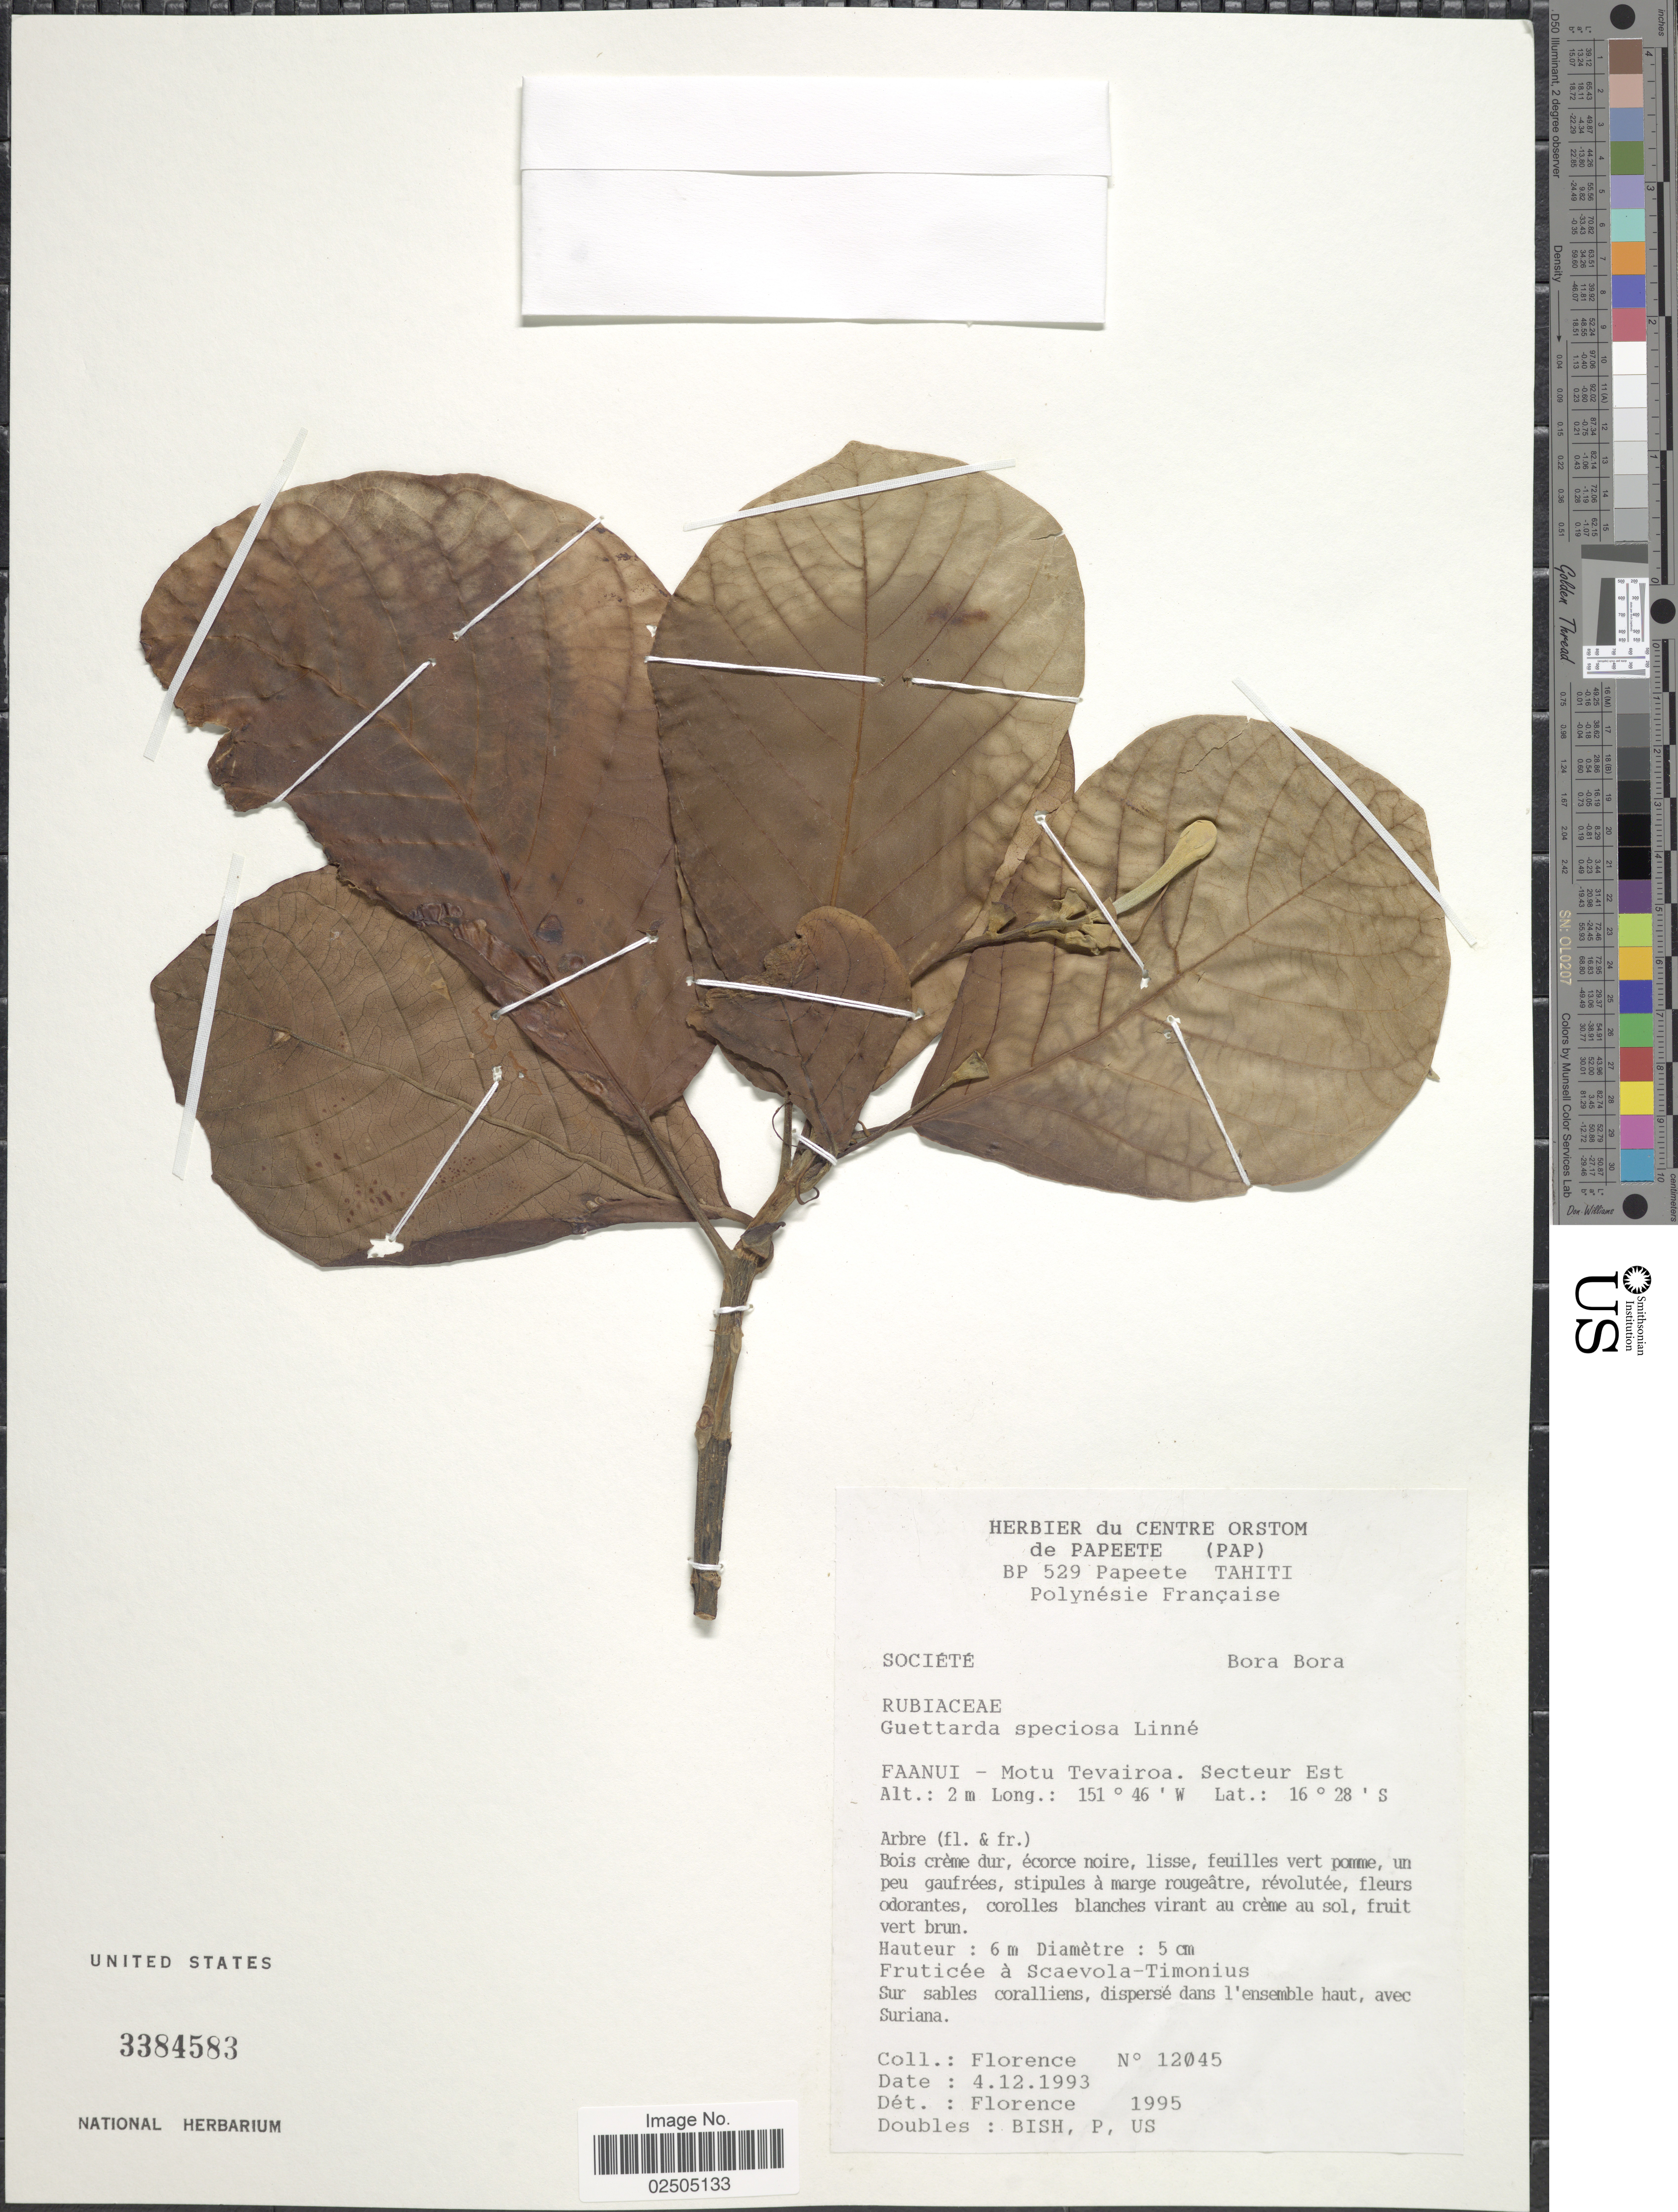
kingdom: Plantae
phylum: Tracheophyta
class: Magnoliopsida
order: Gentianales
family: Rubiaceae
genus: Guettarda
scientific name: Guettarda speciosa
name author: L.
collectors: -. Florence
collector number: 12045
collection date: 1993-12-04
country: French Polynesia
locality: Faanui - Motu Tevairoa. Secteur Est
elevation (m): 2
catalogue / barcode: US 3384583